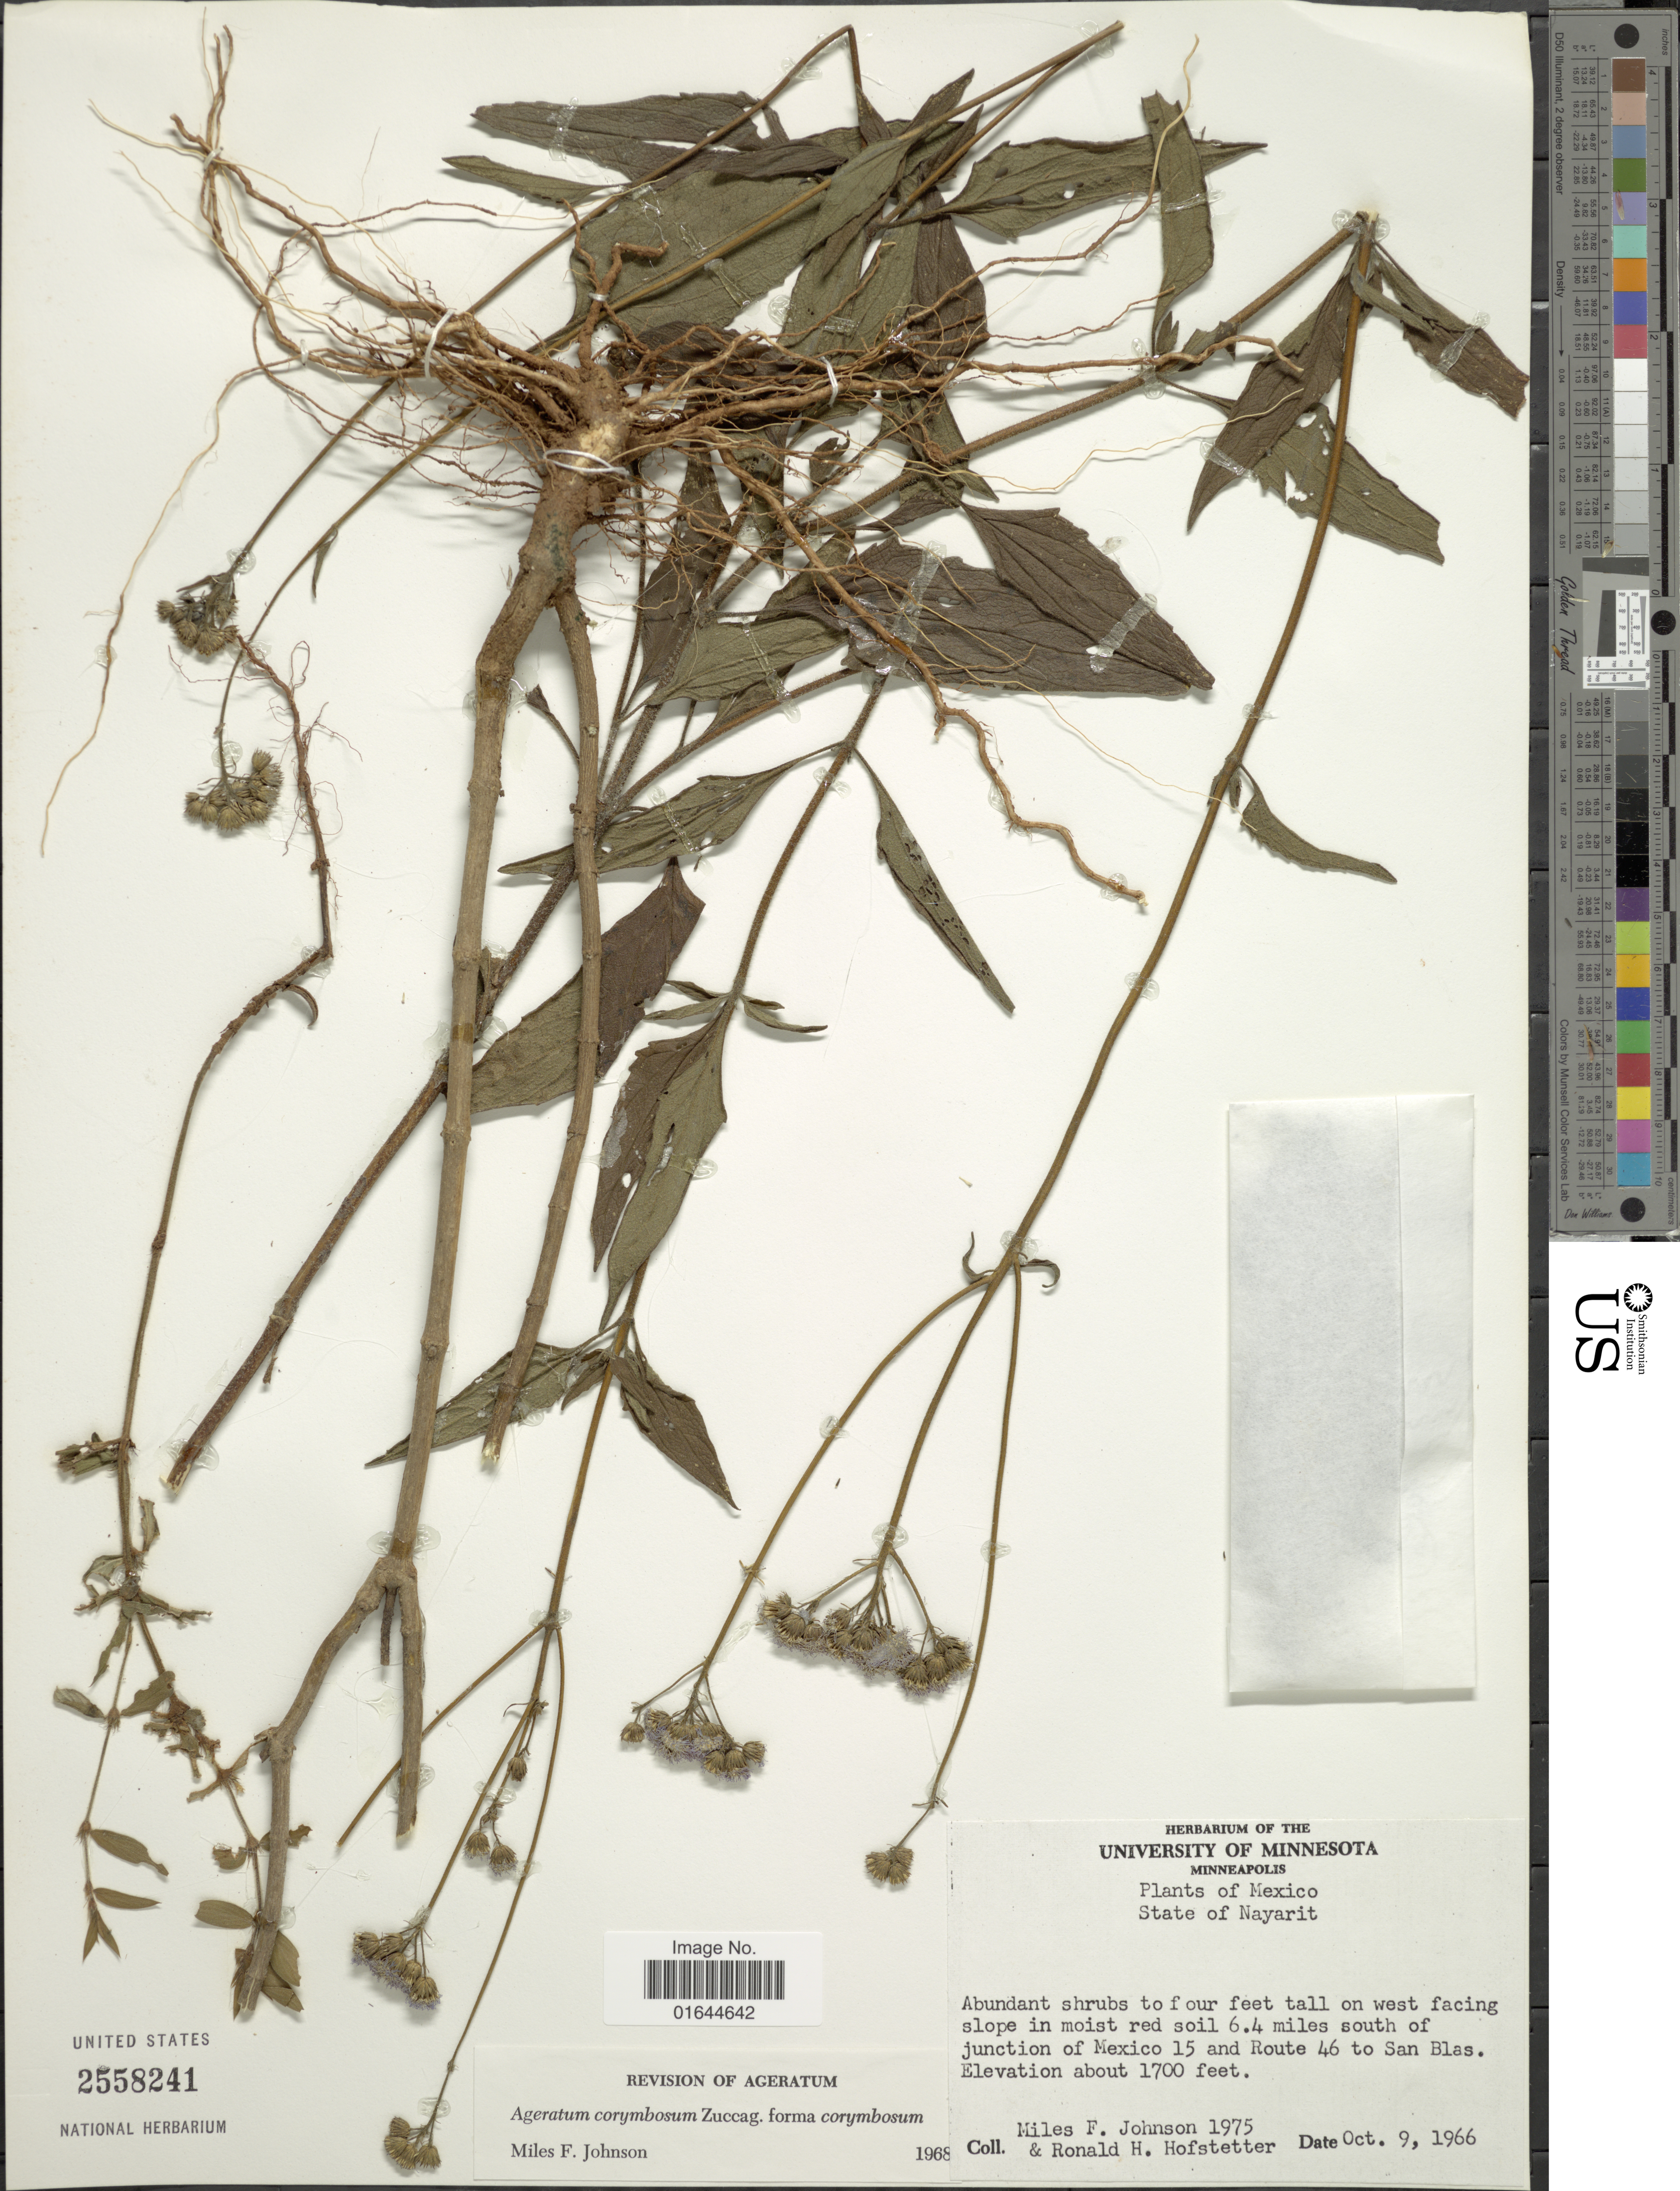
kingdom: Plantae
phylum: Tracheophyta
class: Magnoliopsida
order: Asterales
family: Asteraceae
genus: Ageratum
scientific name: Ageratum corymbosum f. corymbosum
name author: Zuccagni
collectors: M. F. Johnson & R. Hofstetter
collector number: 1975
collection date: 1966-10-09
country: Mexico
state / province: Nayarit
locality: Mexico, State of Nayarit, 6.4 mile south of junction of Mexico 15 and Route 46 to San Blas.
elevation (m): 518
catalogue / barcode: US 2558241